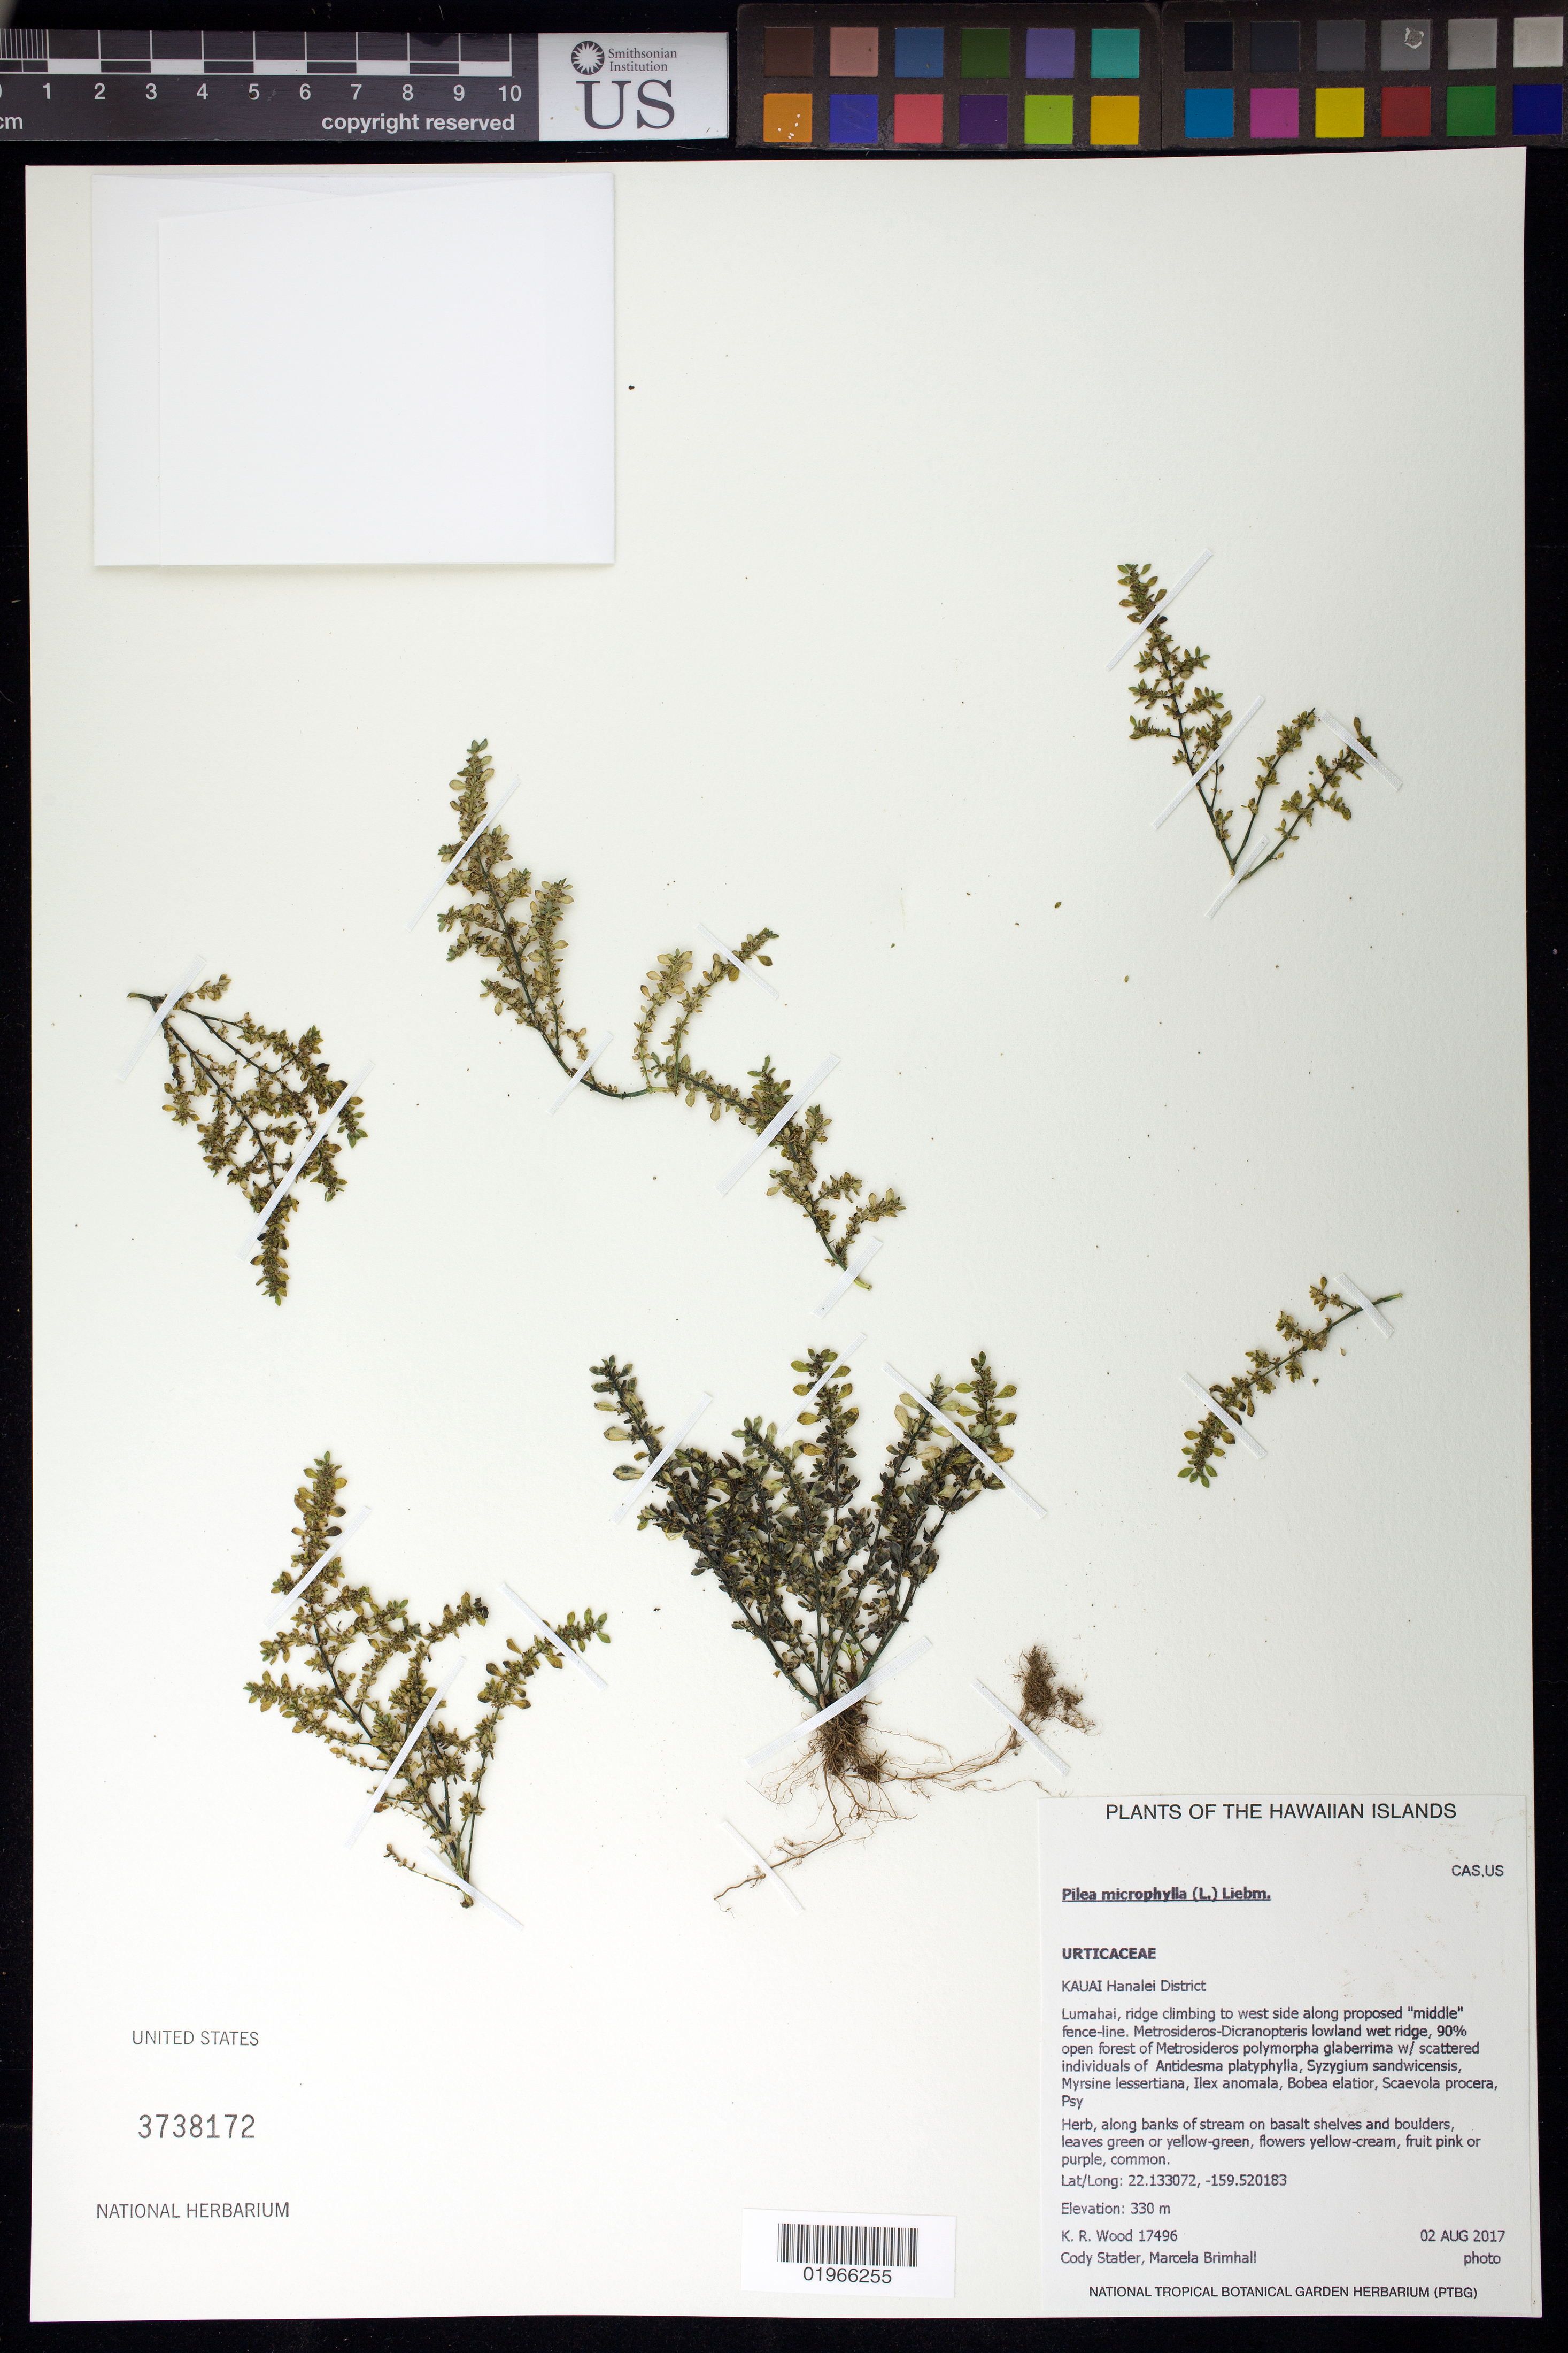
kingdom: Plantae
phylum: Tracheophyta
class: Magnoliopsida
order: Rosales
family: Urticaceae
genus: Pilea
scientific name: Pilea microphylla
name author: (L.) Liebm.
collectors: K. R. Wood, C. Statler & M. Brimhall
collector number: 17496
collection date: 2017-08-02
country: United States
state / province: Hawaii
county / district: Kauai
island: Kaua'i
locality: Hanalei District, Lumahai, ridge climbing to west side along proposed "middle" fence-line.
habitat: Lowland wet ridge in open forest, along banks of stream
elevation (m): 330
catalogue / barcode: US 3738172